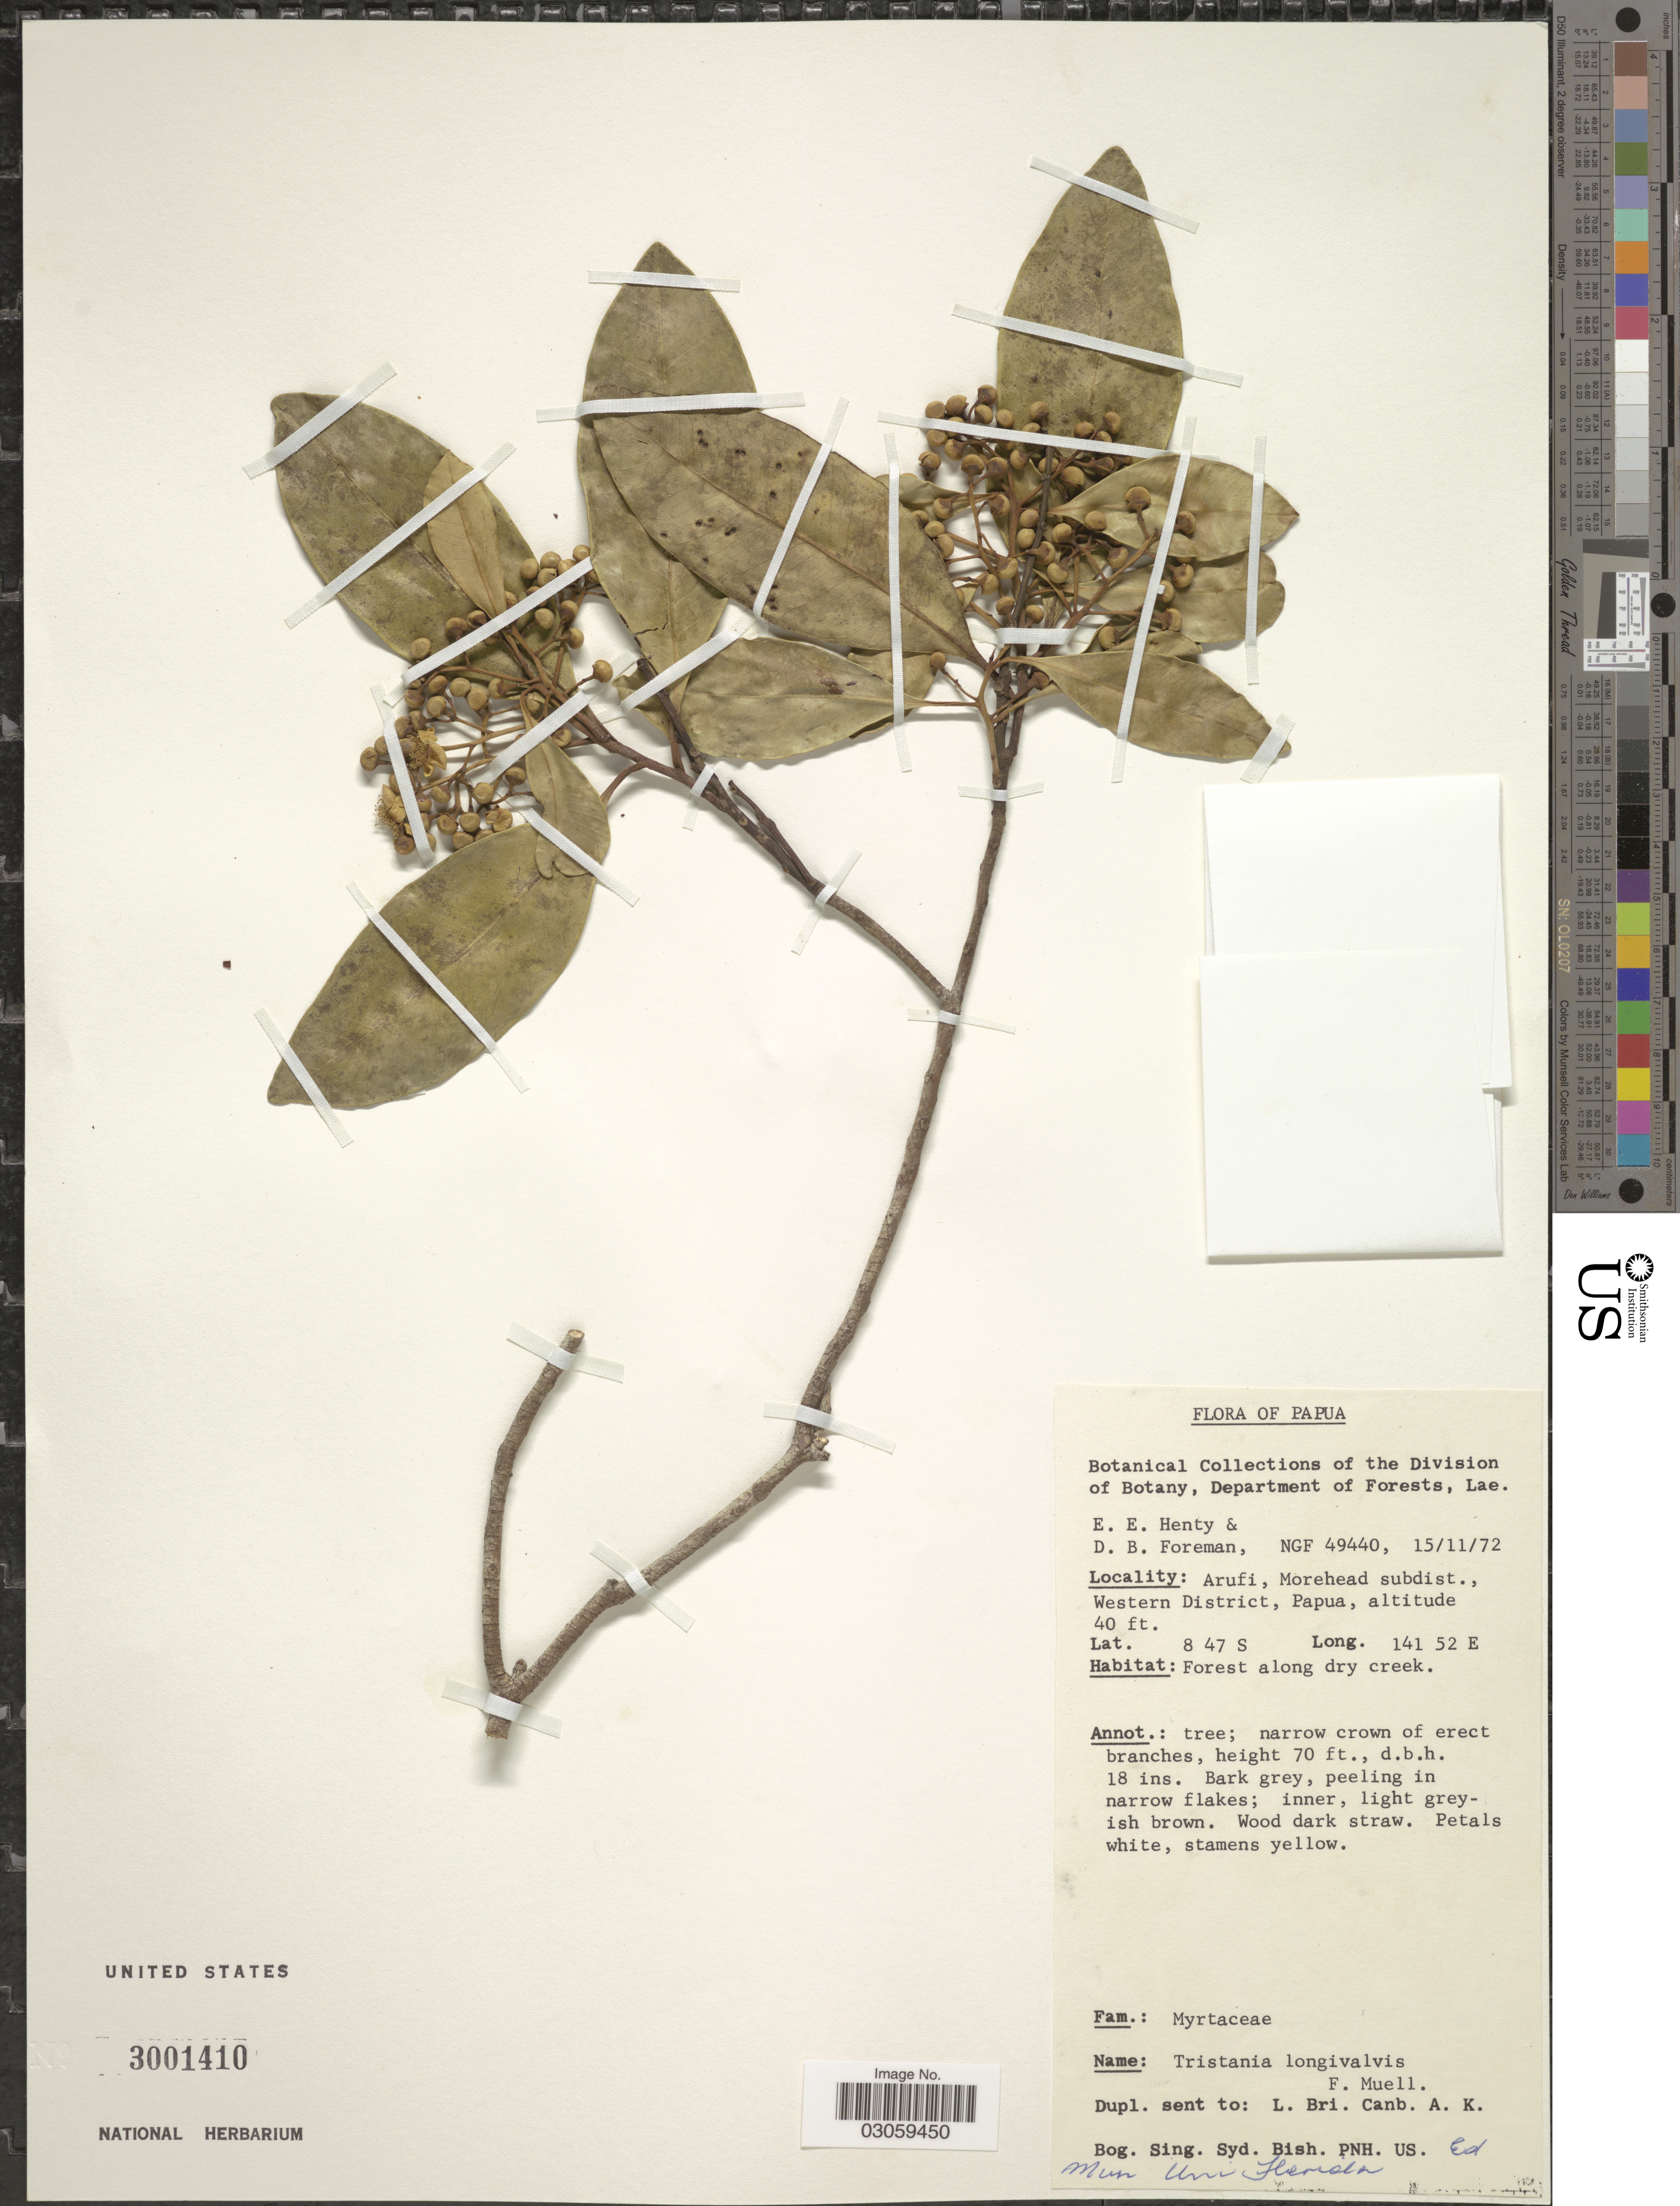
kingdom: Plantae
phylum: Tracheophyta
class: Magnoliopsida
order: Myrtales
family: Myrtaceae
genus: Welchiodendron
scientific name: Welchiodendron longivalve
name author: (F. Muell.) P.G. Wilson & J. T. Waterh.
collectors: E. Henty & D. Foreman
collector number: NGF49440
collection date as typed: Transcribed d/m/y: 15/11/72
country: Papua New Guinea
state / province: Manus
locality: Arufi, Morehead subdistr., Western District, Papua.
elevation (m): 12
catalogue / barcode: US 3001410